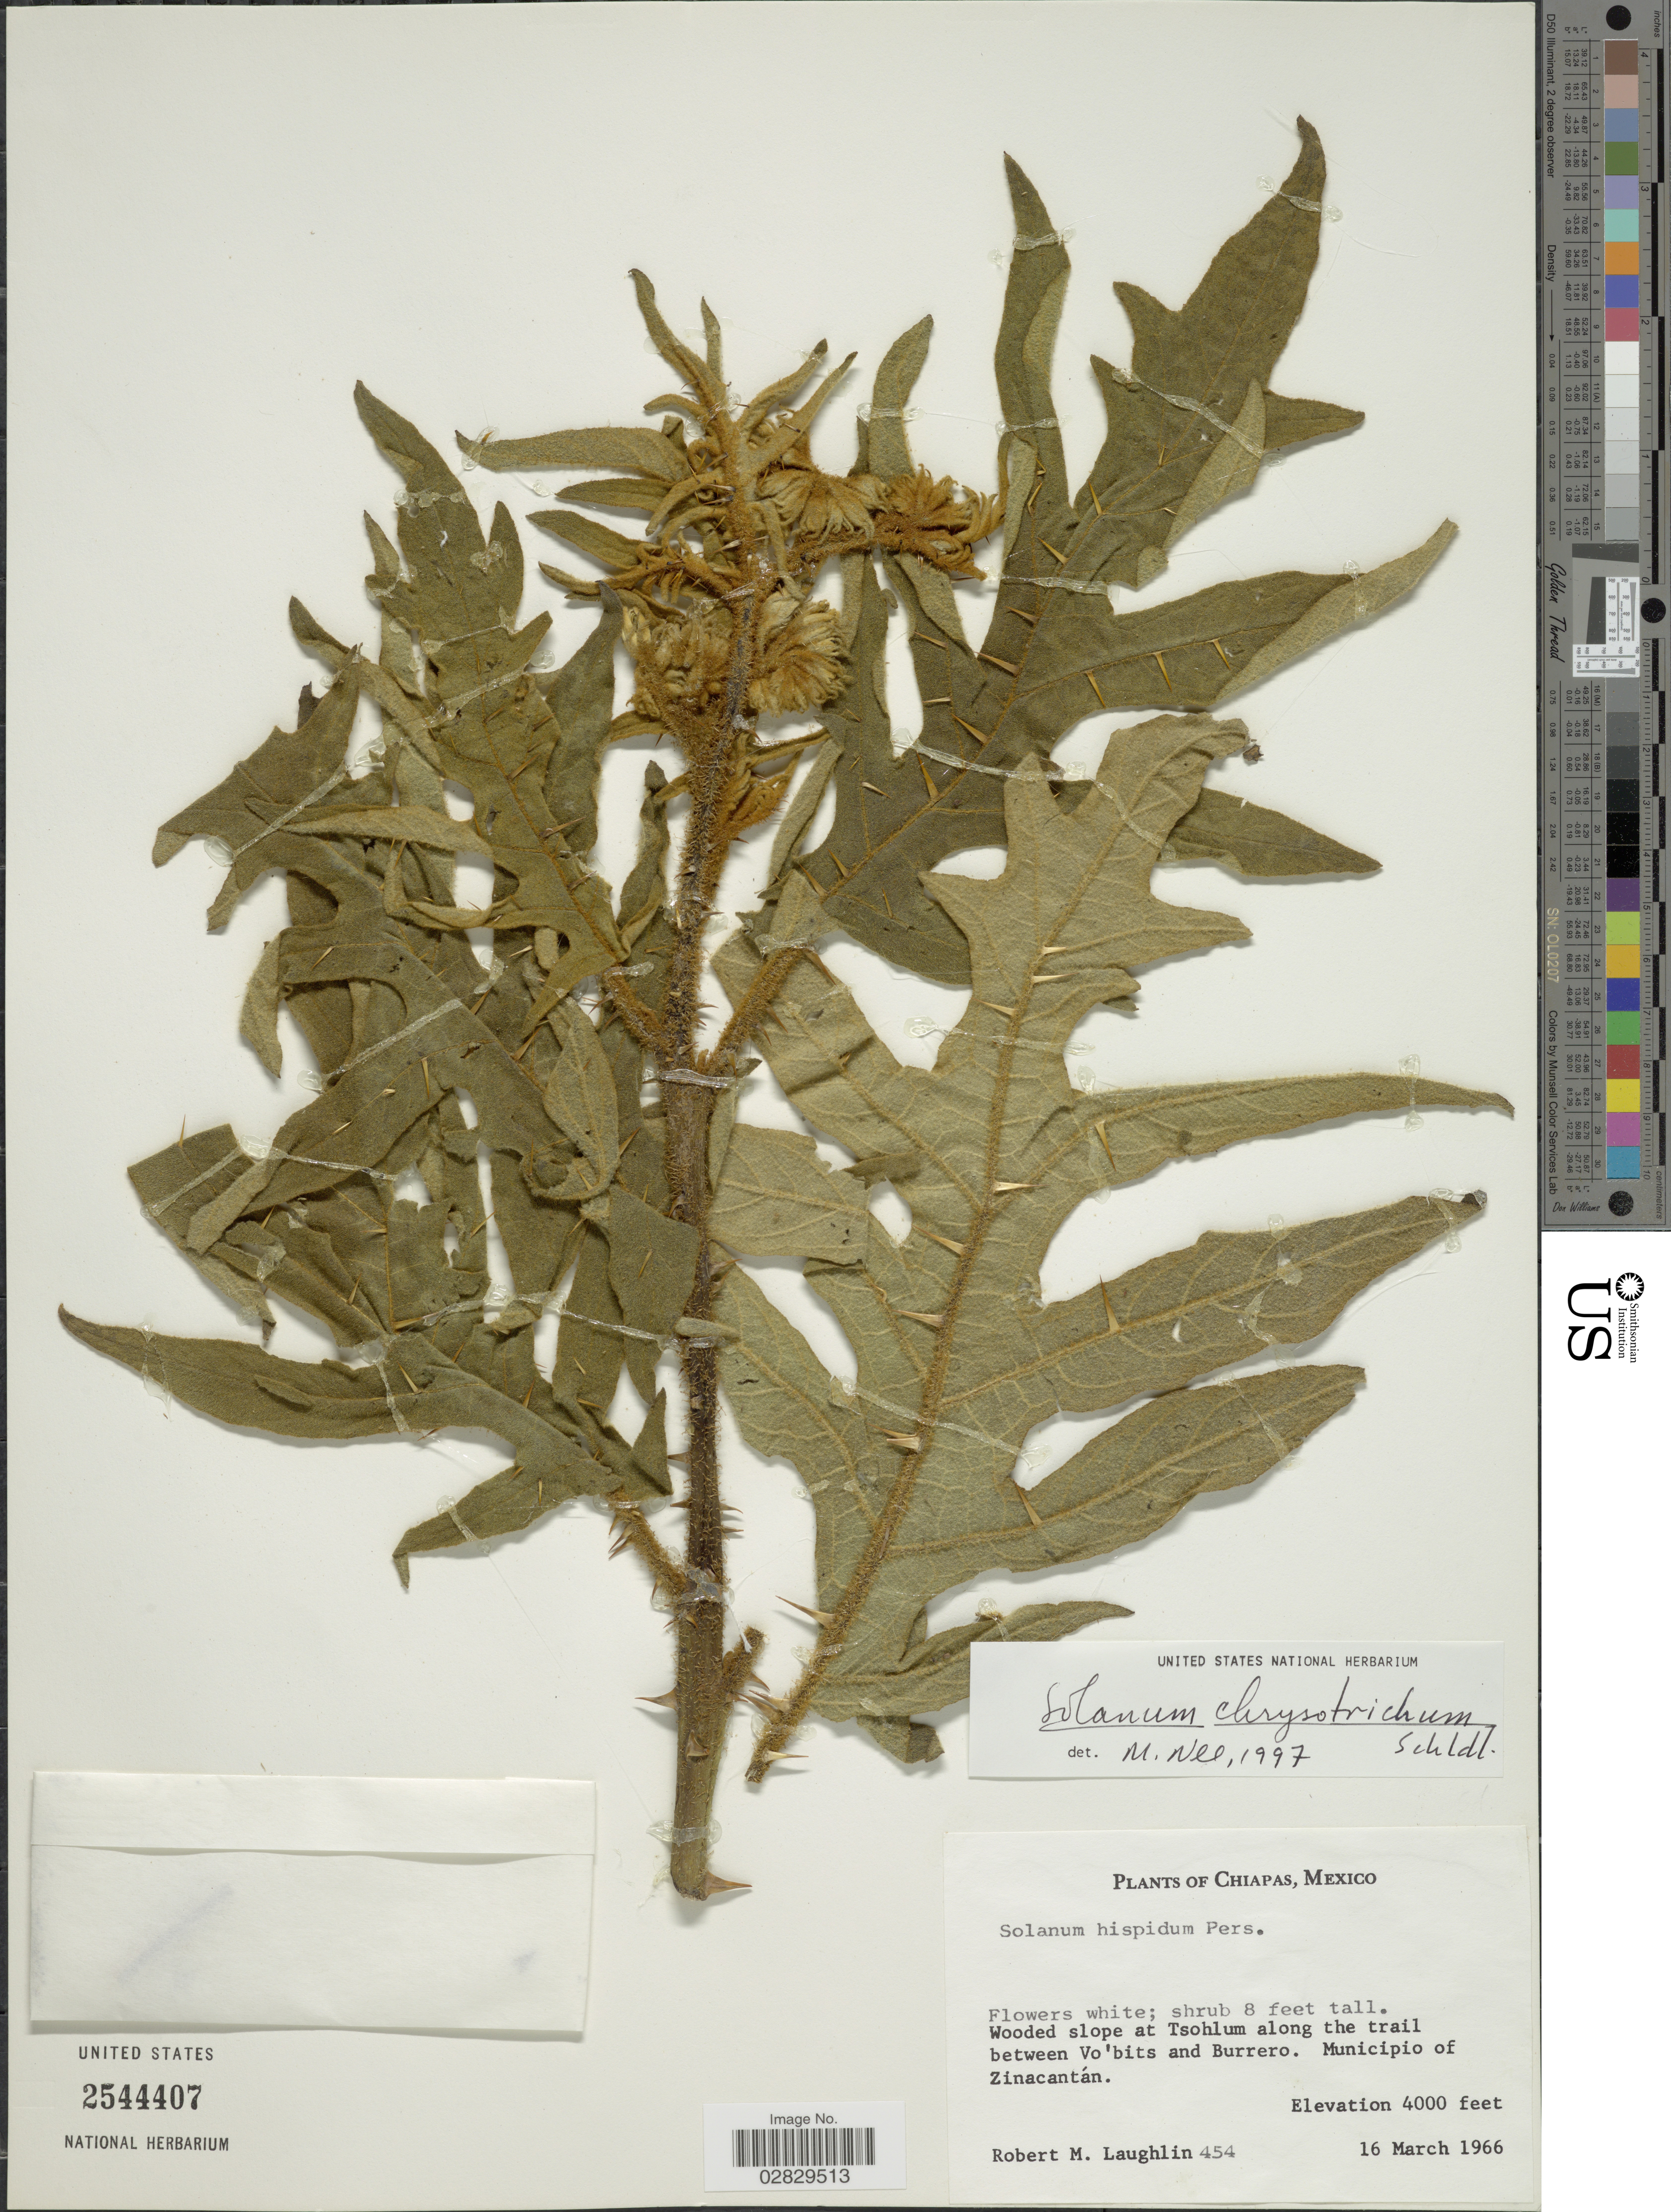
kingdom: Plantae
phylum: Tracheophyta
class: Magnoliopsida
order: Solanales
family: Solanaceae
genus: Solanum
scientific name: Solanum chrysotrichum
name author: Schltdl.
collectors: R. M. Laughlin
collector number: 454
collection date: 1966-03-16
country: Mexico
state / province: Chiapas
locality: Wooded slope at Tsohlum along the trail between Vo'bits and Burrero. Municipio of Zinacantán.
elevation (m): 1219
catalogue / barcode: US 2544407